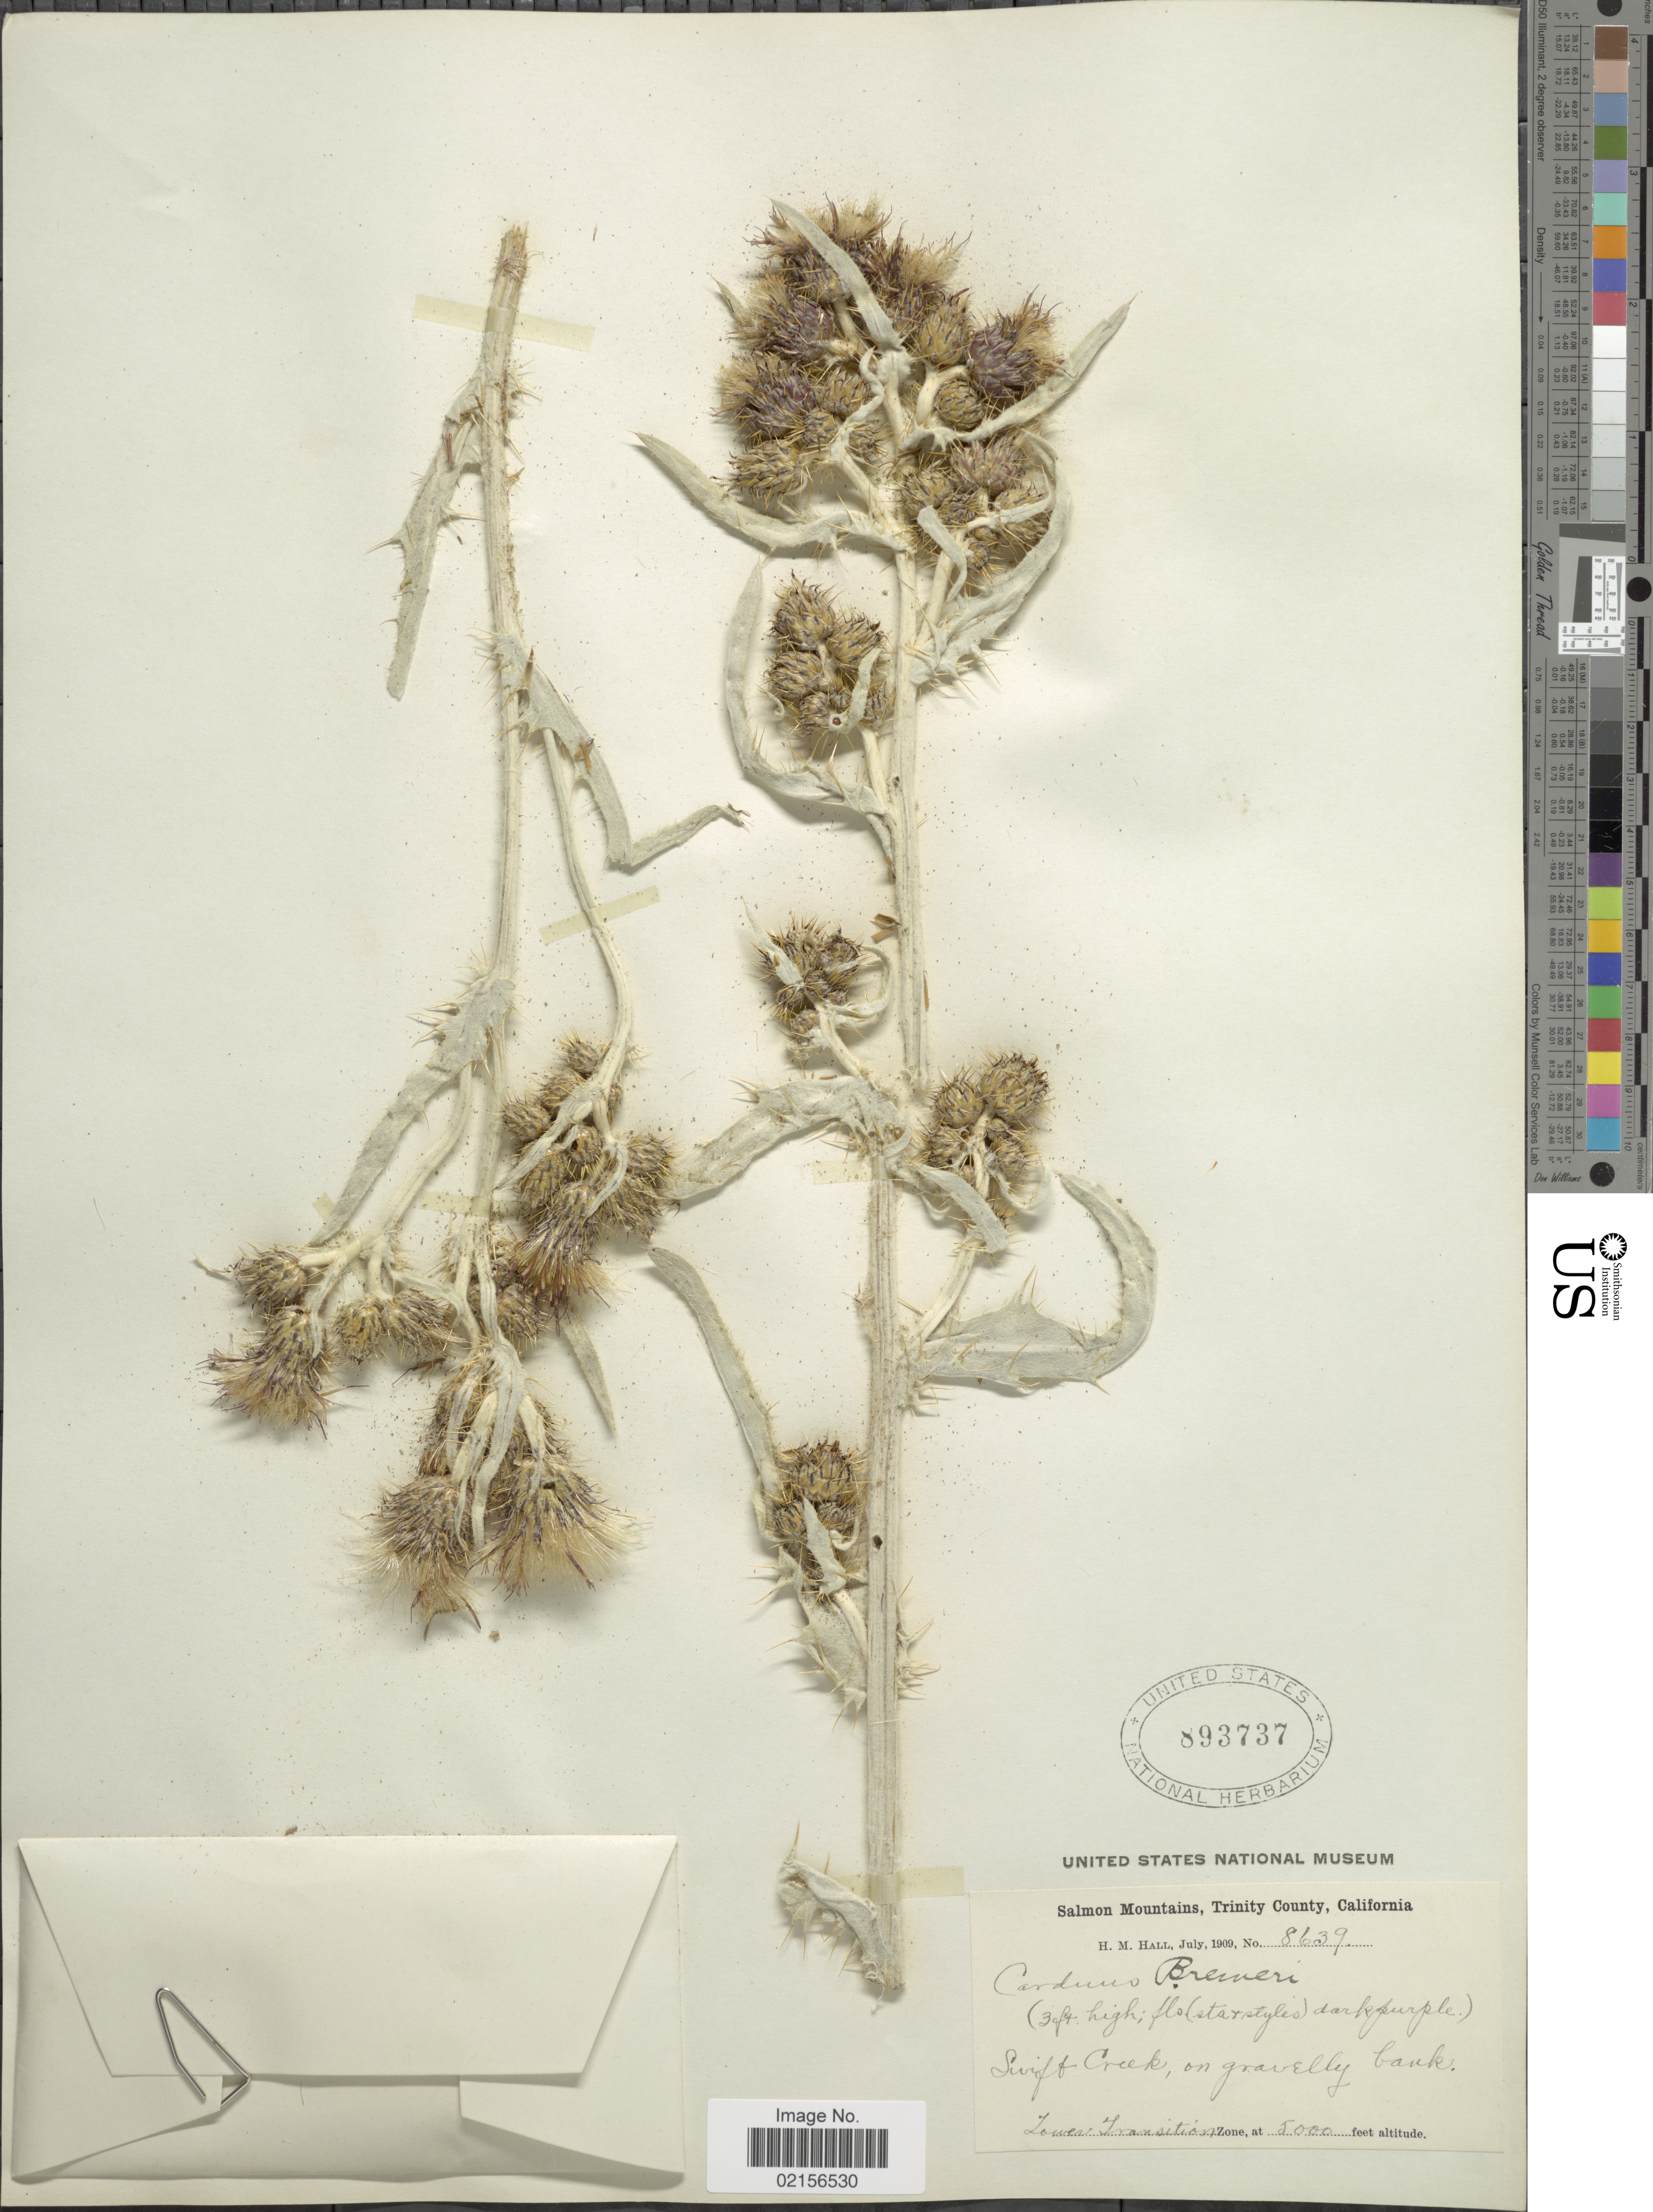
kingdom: Plantae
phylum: Tracheophyta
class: Magnoliopsida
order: Asterales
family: Asteraceae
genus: Cirsium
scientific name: Cirsium douglasii var. breweri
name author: (A. Gray) D.J. Keil & C.E. Turner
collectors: H. M. Hall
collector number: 8639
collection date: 1909-07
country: United States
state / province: California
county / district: Trinity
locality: Salmon Mountains, Trinity County, Swift Creek, on gravelly bank, Lower Transition Zone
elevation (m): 1524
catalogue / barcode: US 893737